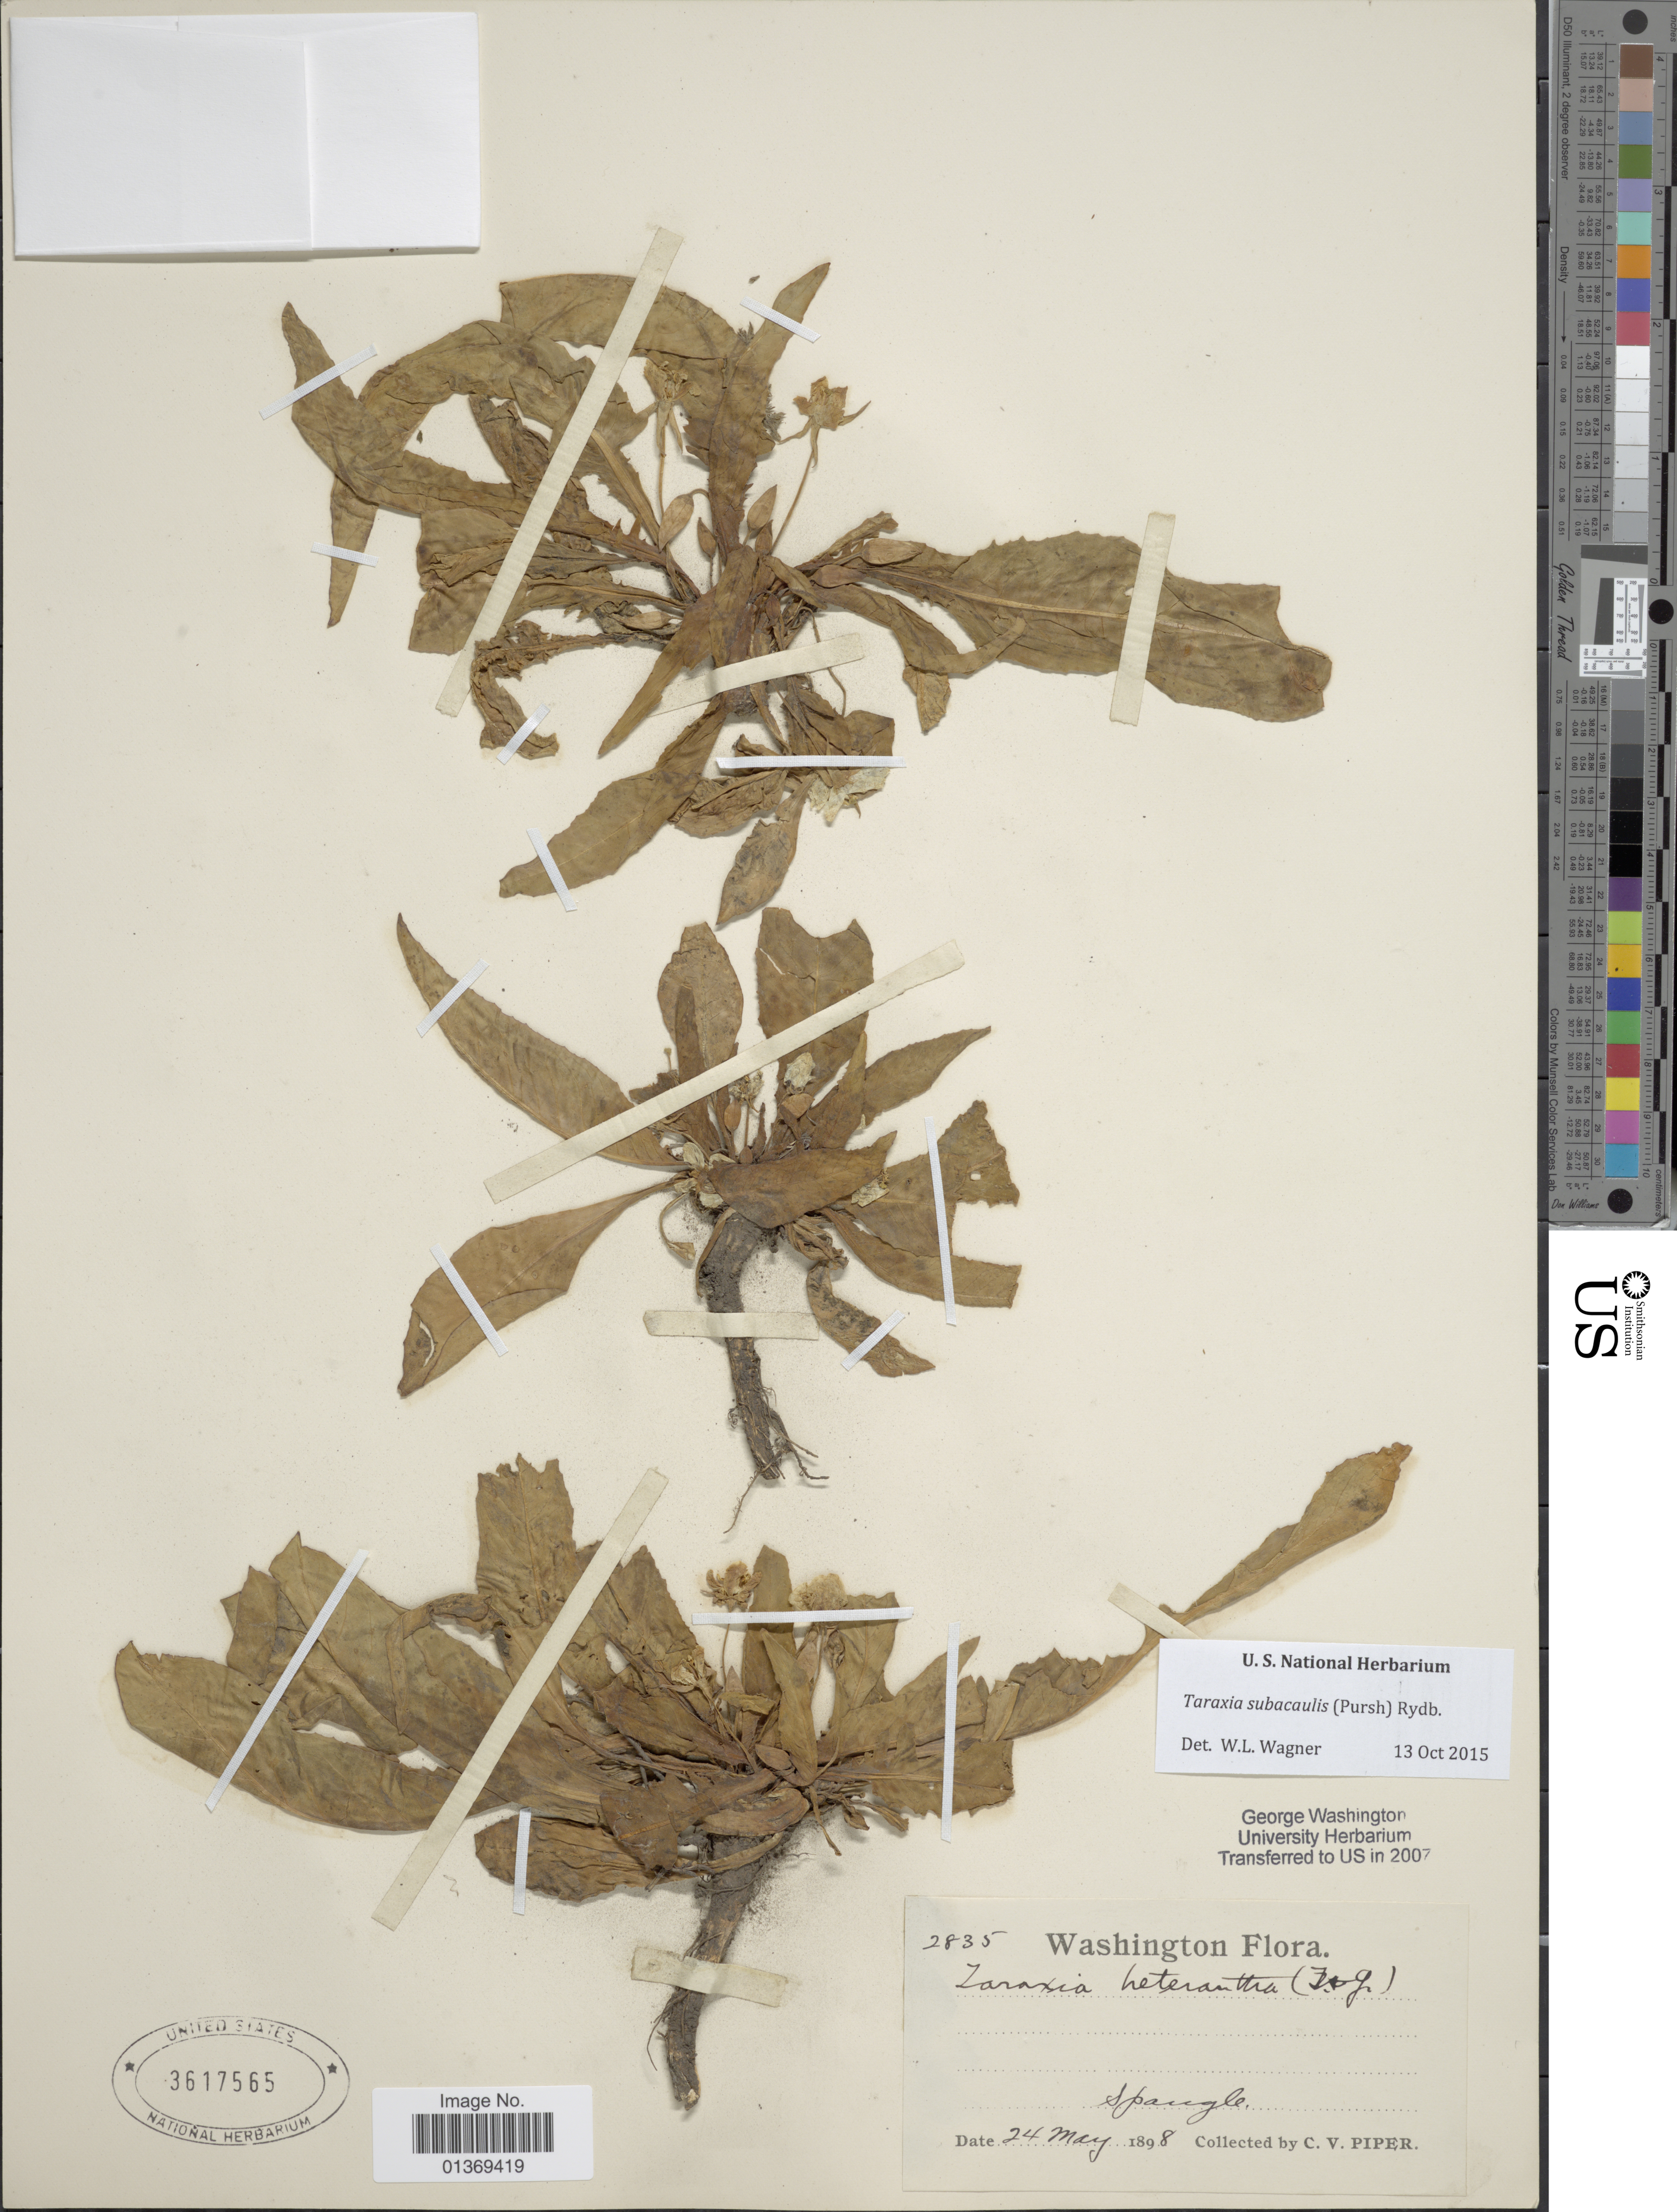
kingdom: Plantae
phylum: Tracheophyta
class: Magnoliopsida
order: Myrtales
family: Onagraceae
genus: Taraxia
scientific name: Taraxia subacaulis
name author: (Pursh) Rydb.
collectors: C. V. Piper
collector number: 2835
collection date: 1898-05-24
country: United States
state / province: Washington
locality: Spangle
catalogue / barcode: US 3617565